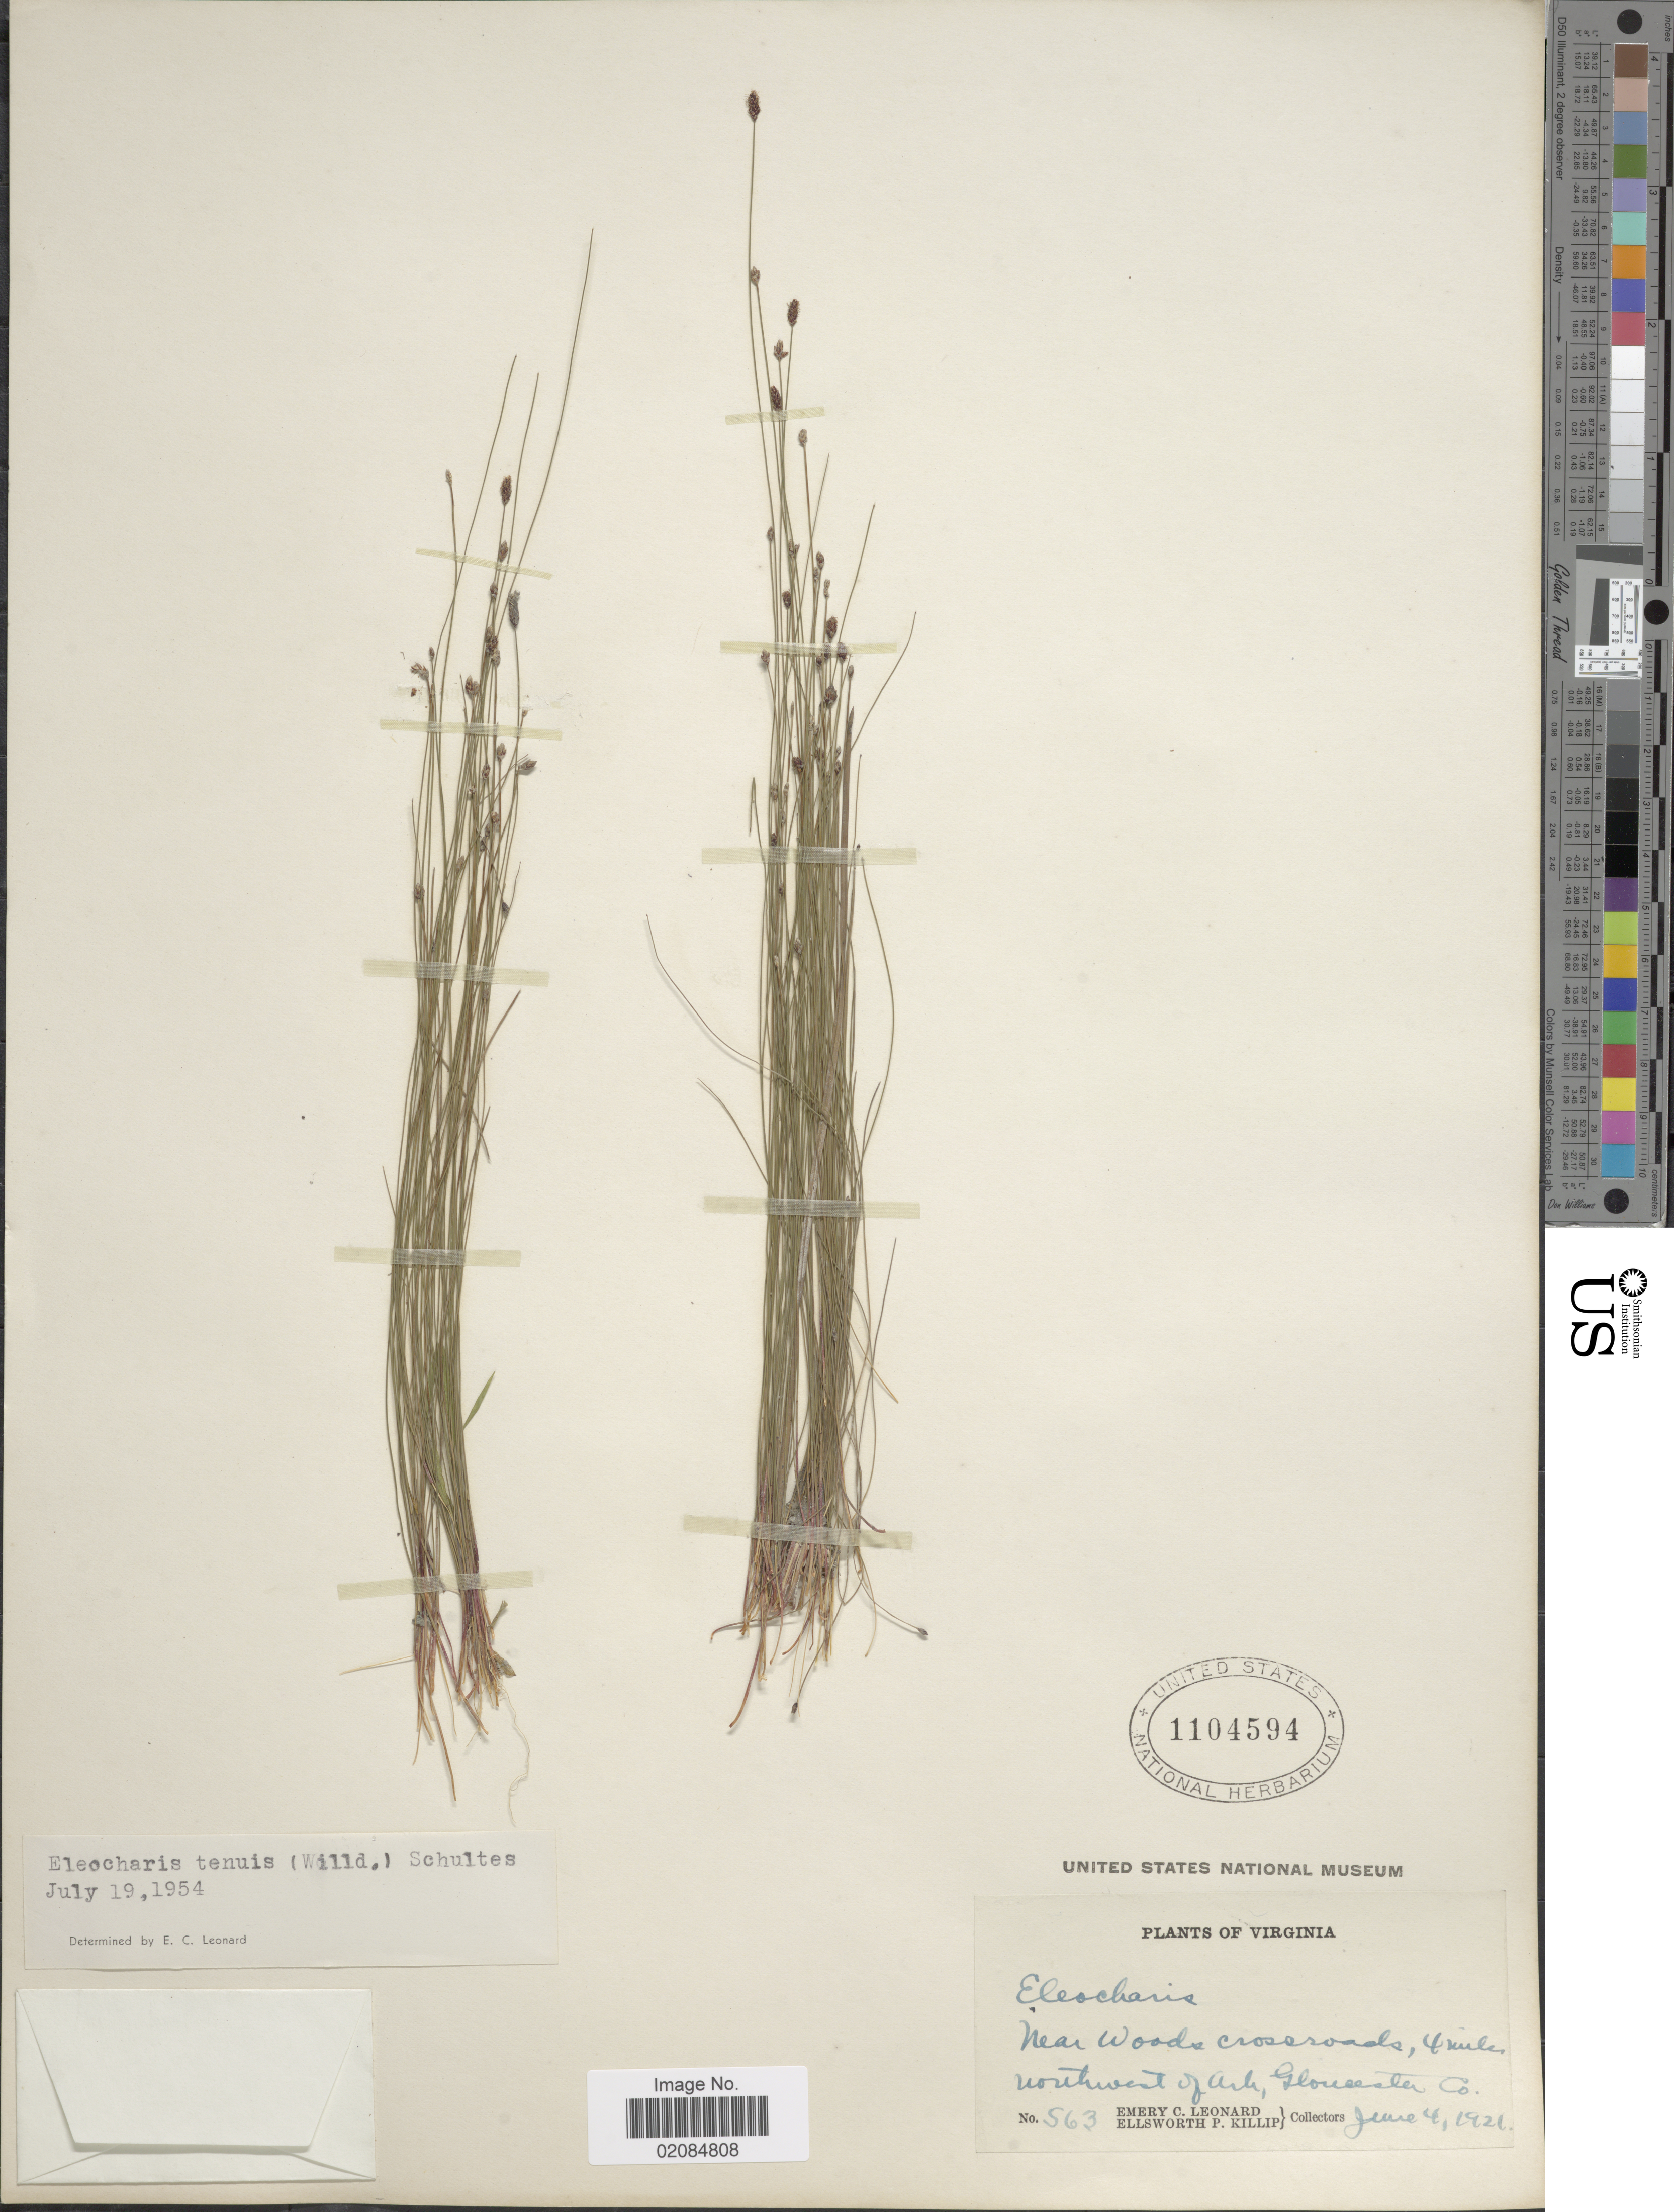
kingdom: Plantae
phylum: Tracheophyta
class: Liliopsida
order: Poales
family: Cyperaceae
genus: Eleocharis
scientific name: Eleocharis tenuis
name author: (Willd.) Schult.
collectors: E. C. Leonard & E. P. Killip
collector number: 563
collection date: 1921-06-04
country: United States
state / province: Virginia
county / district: Gloucester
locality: Near woods crossroads, 4 miles northwest of Ark, Gloucester Co.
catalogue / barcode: US 1104594